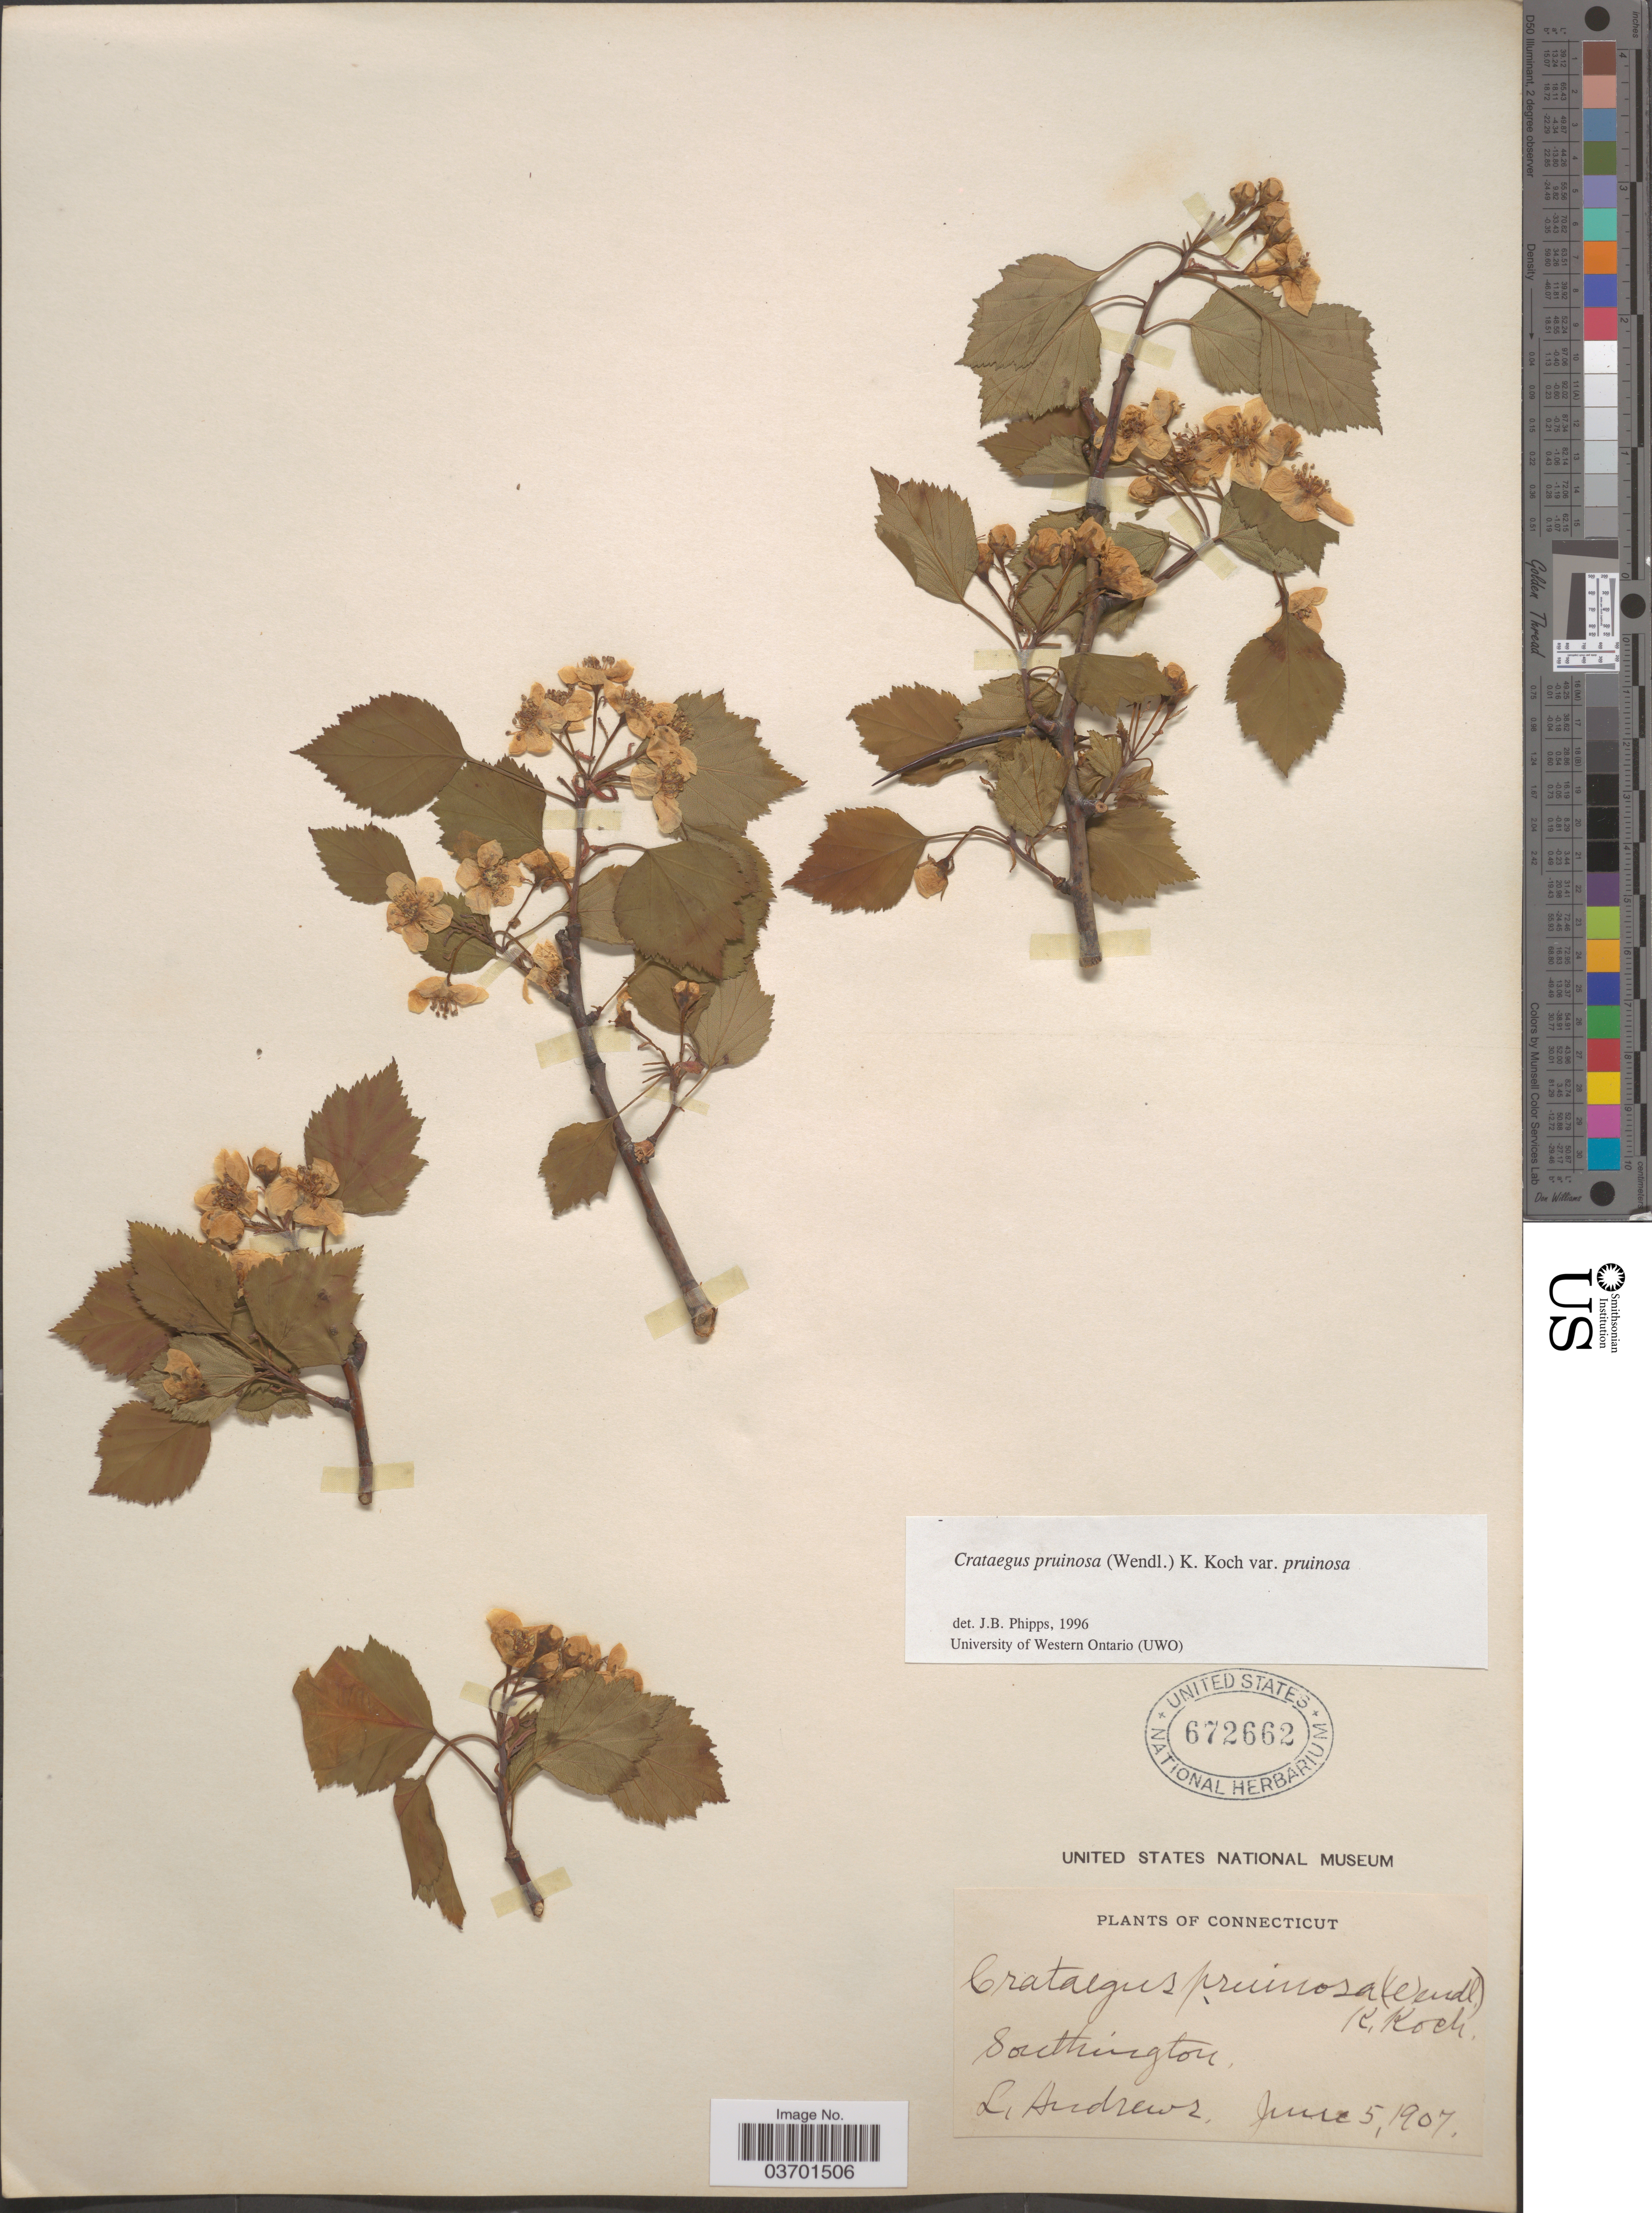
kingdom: Plantae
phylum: Tracheophyta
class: Magnoliopsida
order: Rosales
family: Rosaceae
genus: Crataegus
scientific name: Crataegus pruinosa var. pruinosa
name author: (H.L. Wendl.) K. Koch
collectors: L. Andrews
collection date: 1907-06-05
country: United States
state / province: Connecticut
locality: Southington.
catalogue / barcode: US 672662